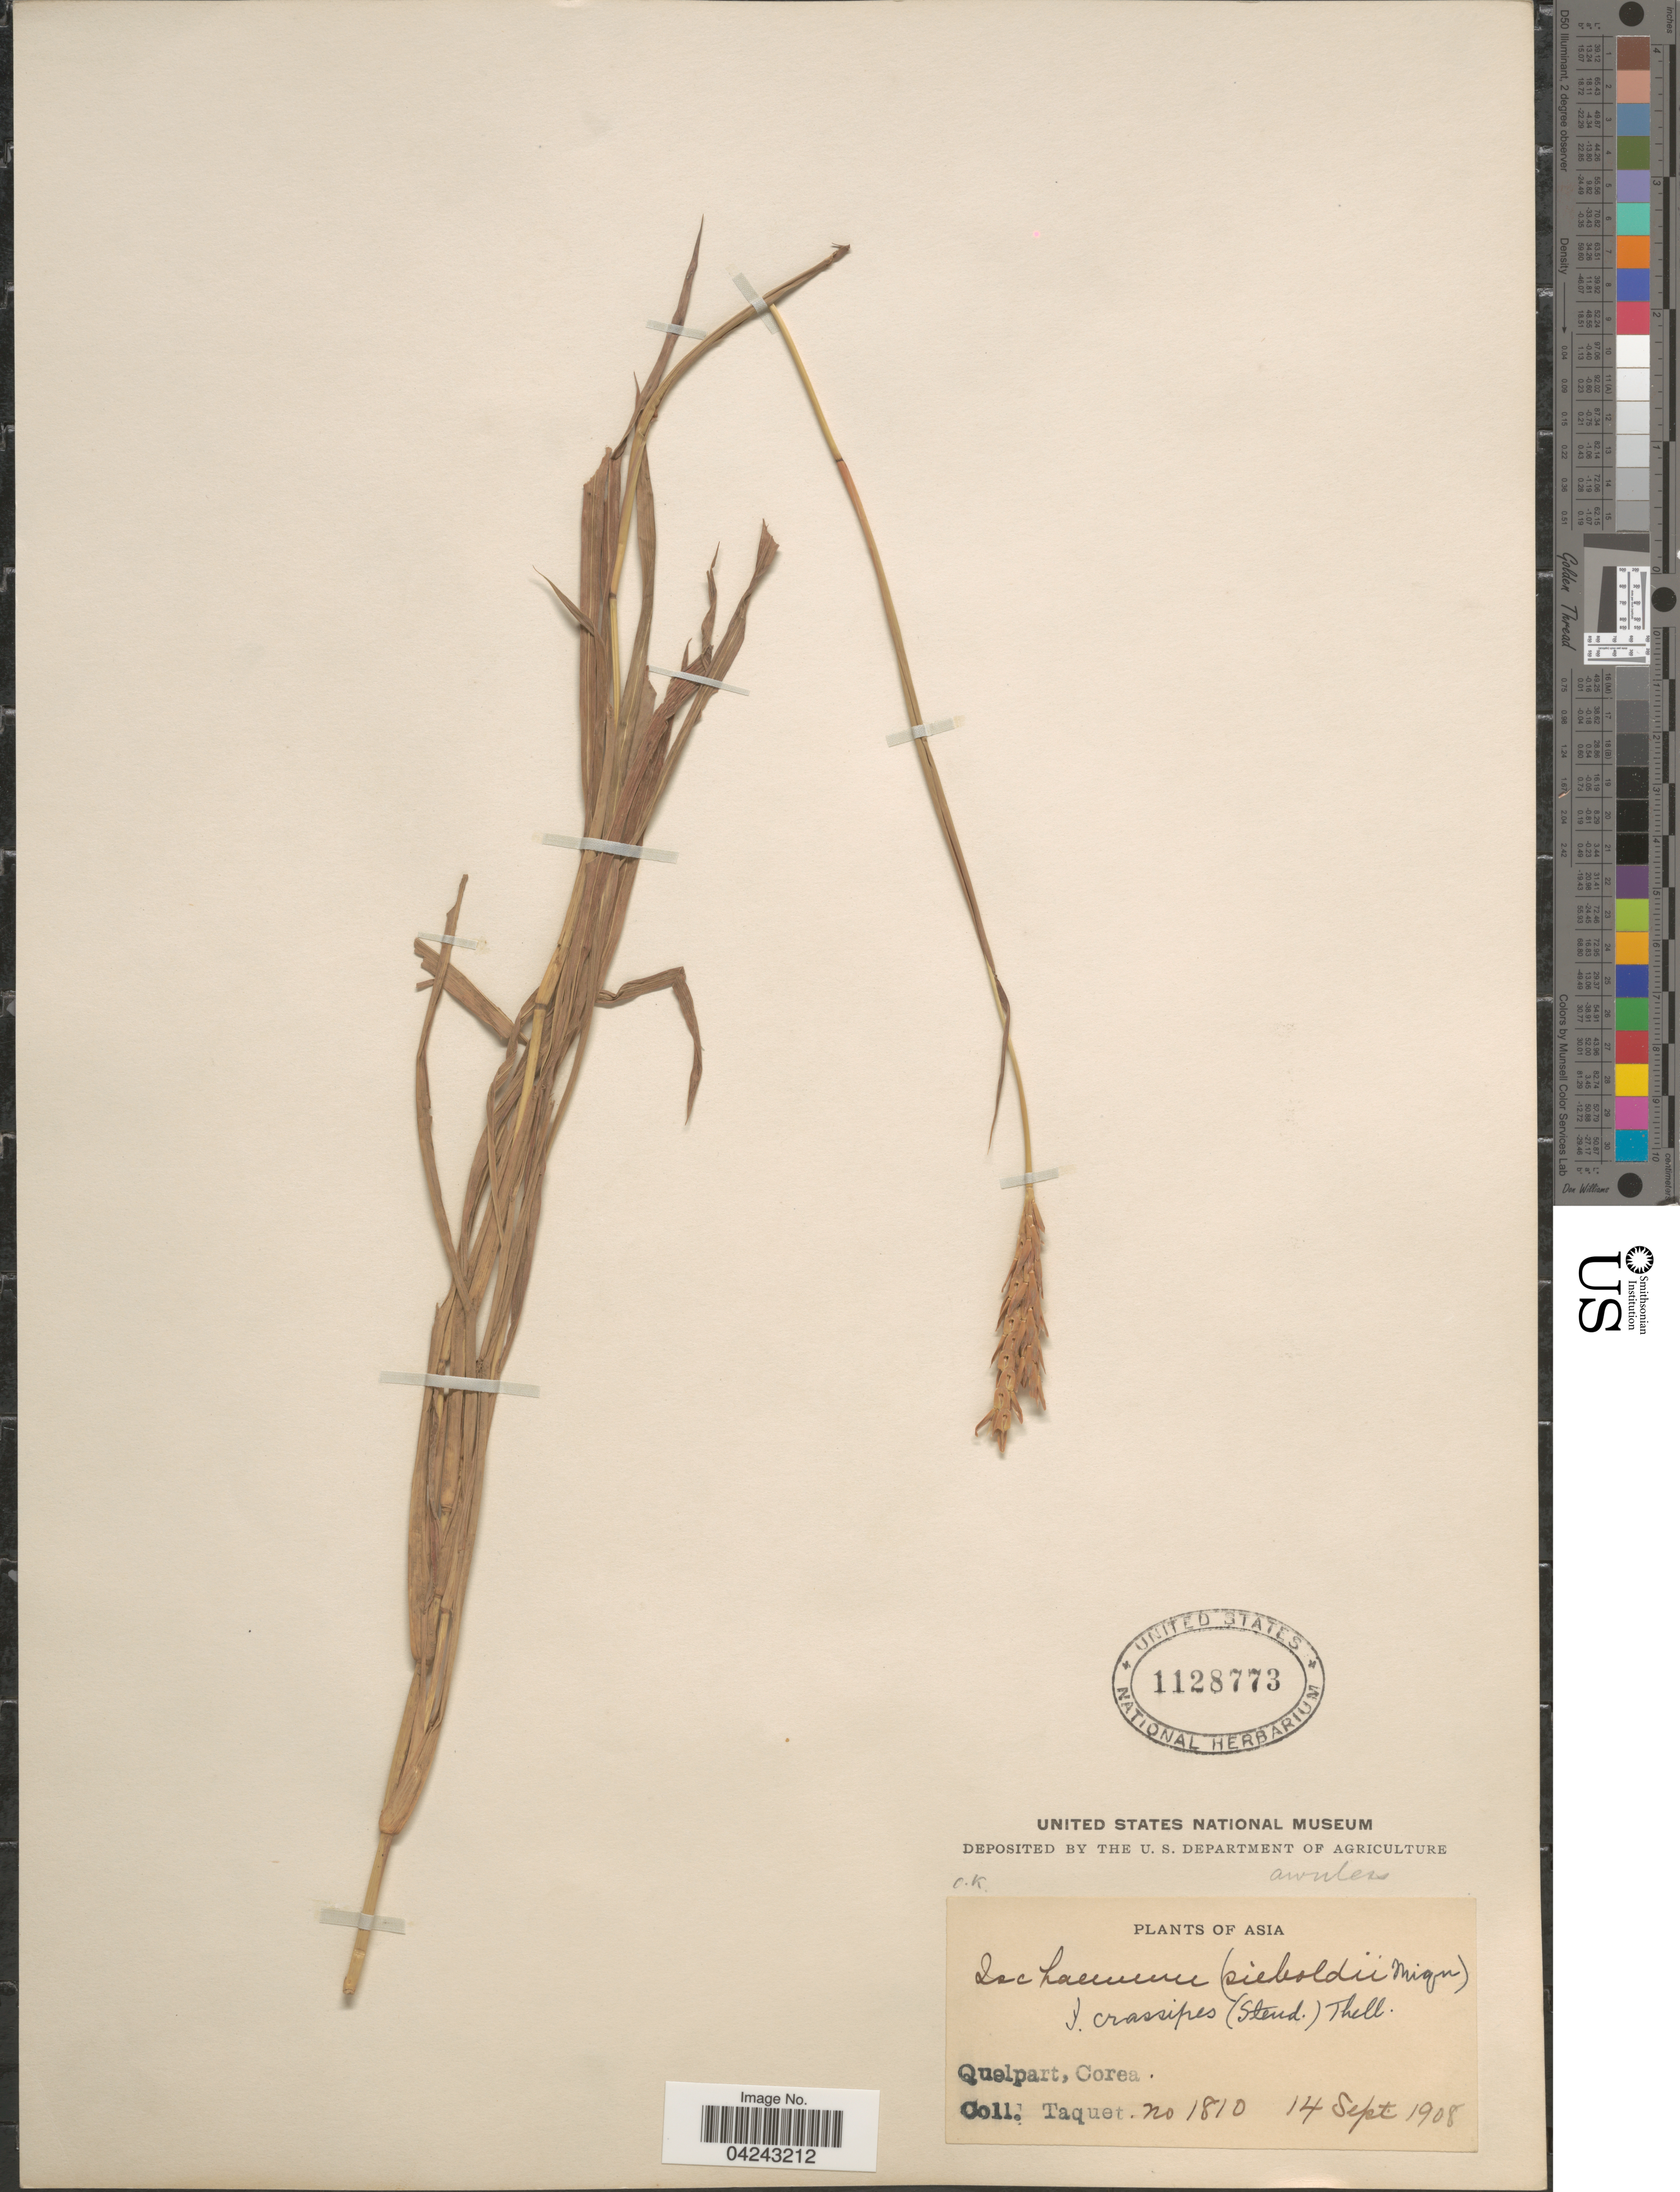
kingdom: Plantae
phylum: Tracheophyta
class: Liliopsida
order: Poales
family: Poaceae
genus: Ischaemum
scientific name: Ischaemum aristatum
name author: L.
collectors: Taquet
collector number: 1810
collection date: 1908-09-14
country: South Korea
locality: Quelpart, Corea.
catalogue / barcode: US 1128773